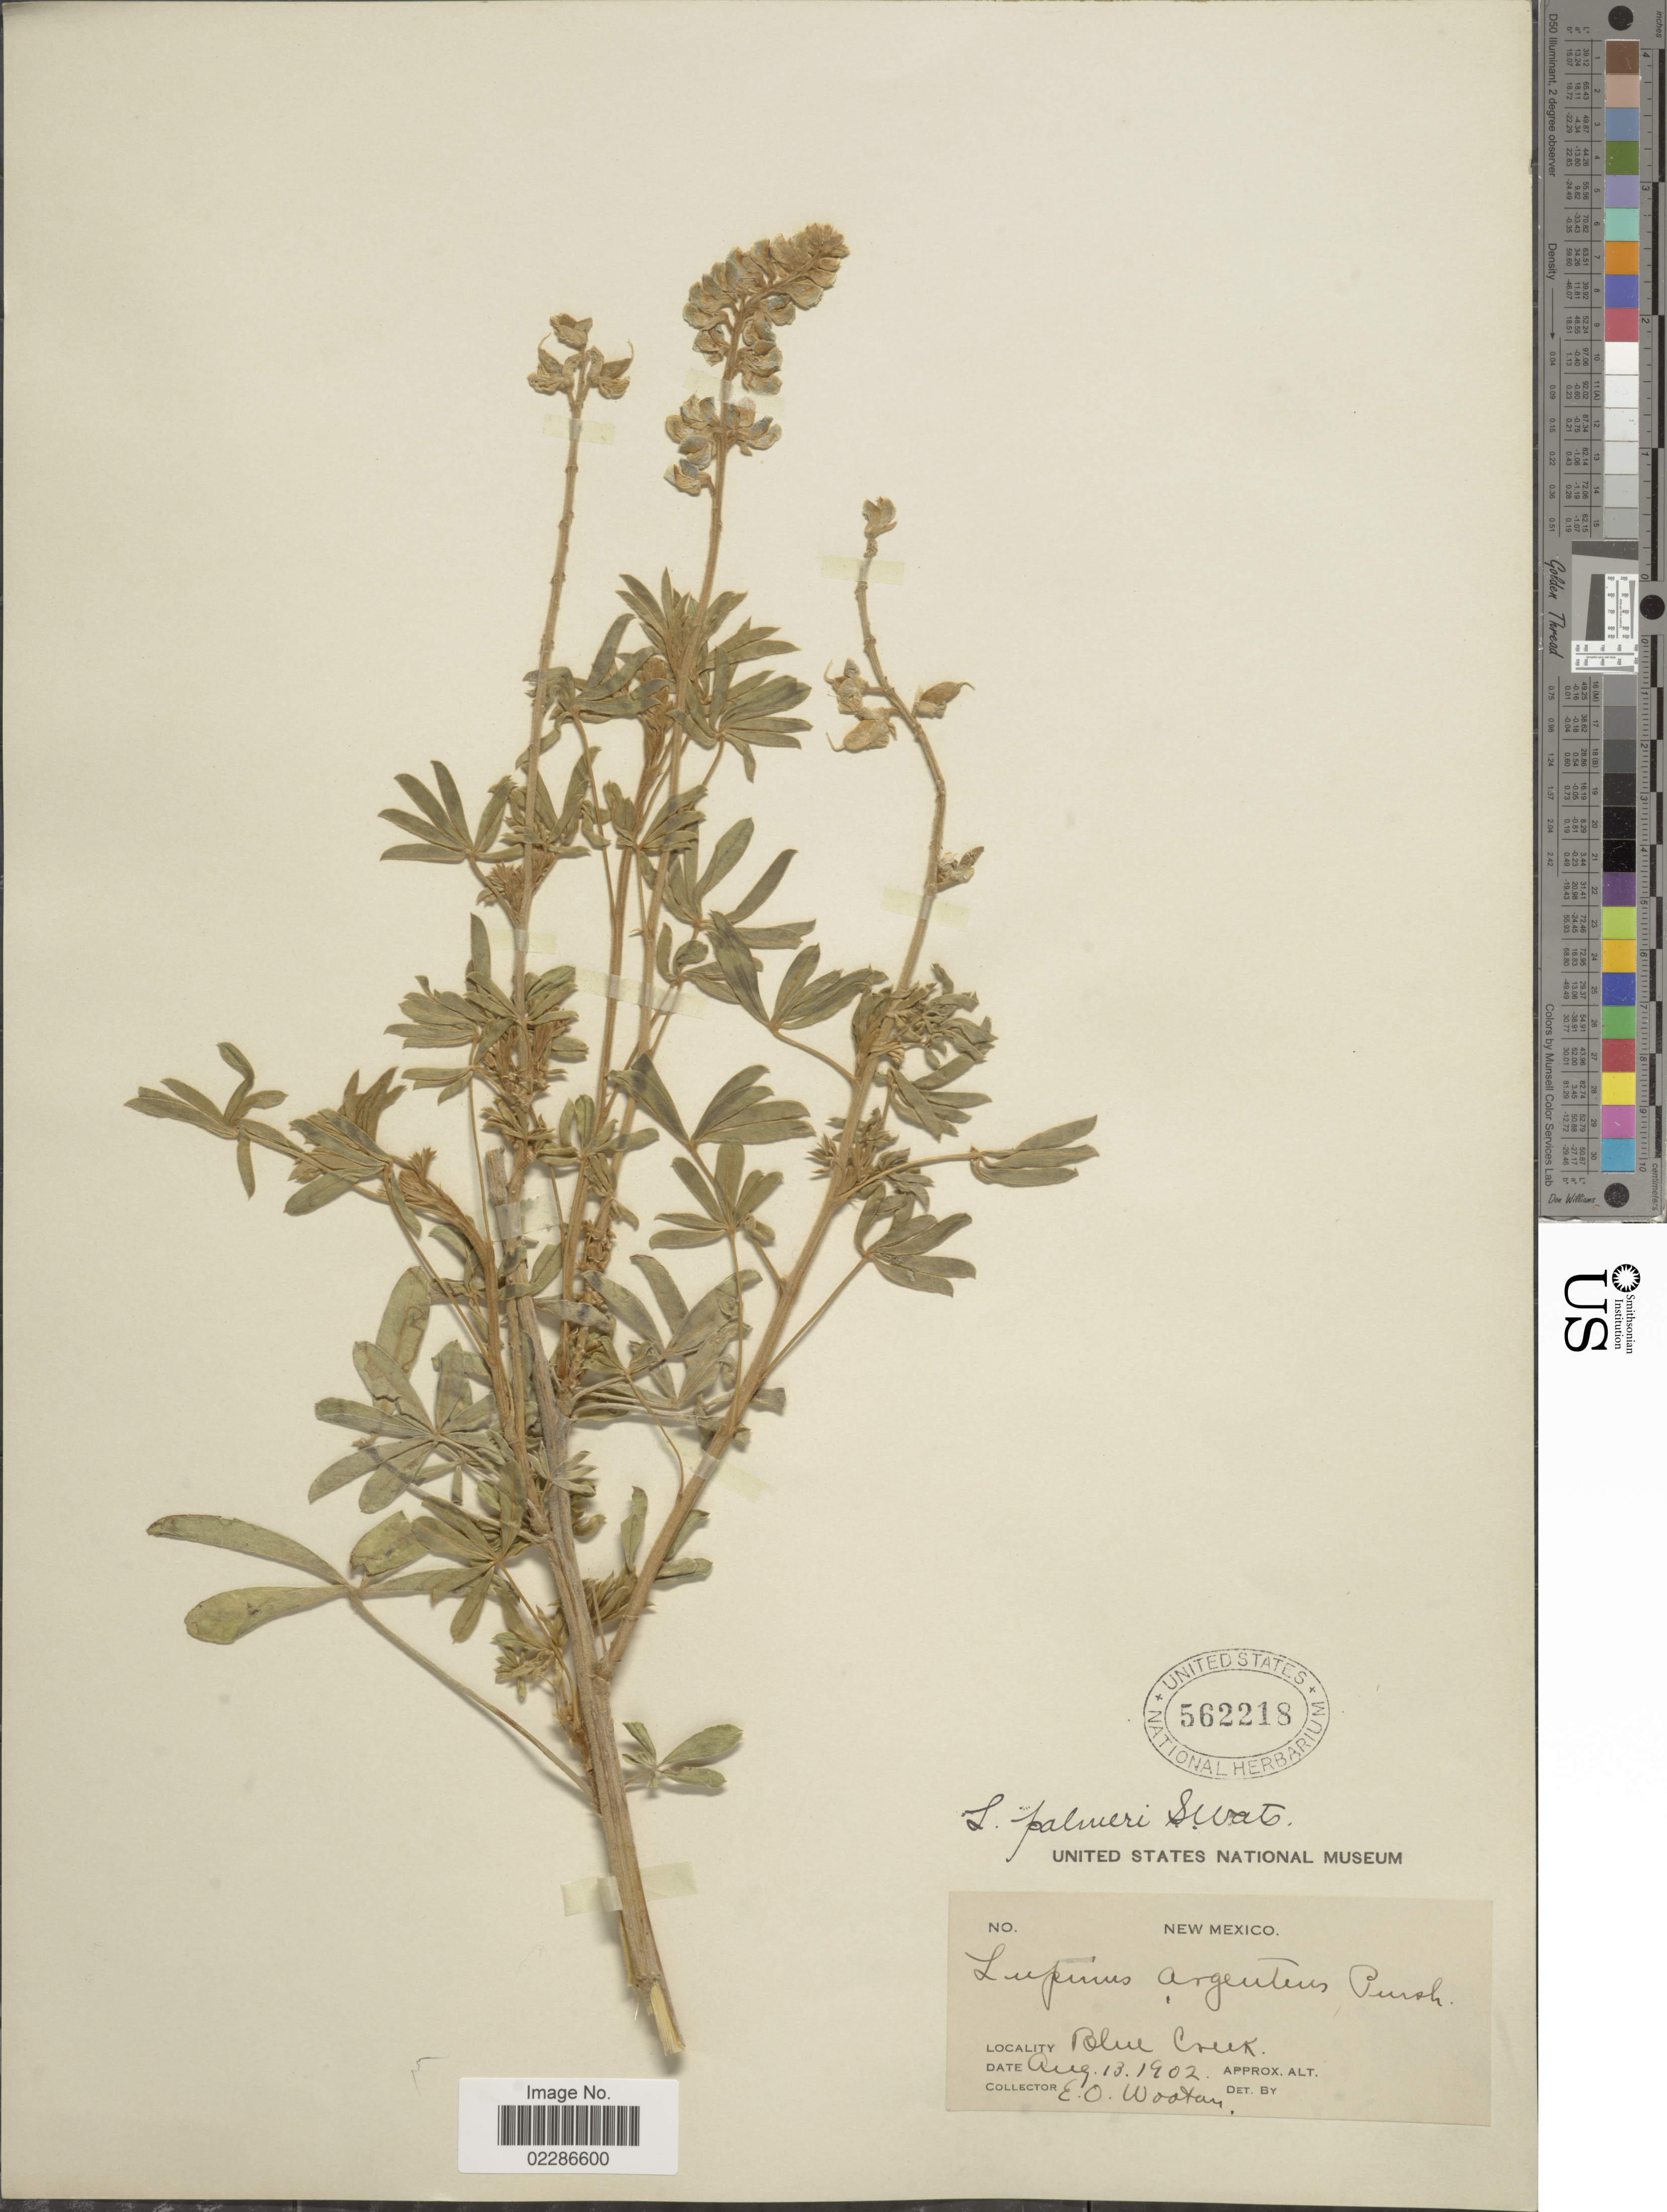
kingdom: Plantae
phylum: Tracheophyta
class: Magnoliopsida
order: Fabales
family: Fabaceae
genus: Lupinus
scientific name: Lupinus palmeri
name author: S. Watson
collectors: E. O. Wooton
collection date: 1902-08-13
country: United States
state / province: New Mexico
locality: Blue Creek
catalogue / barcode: US 562218